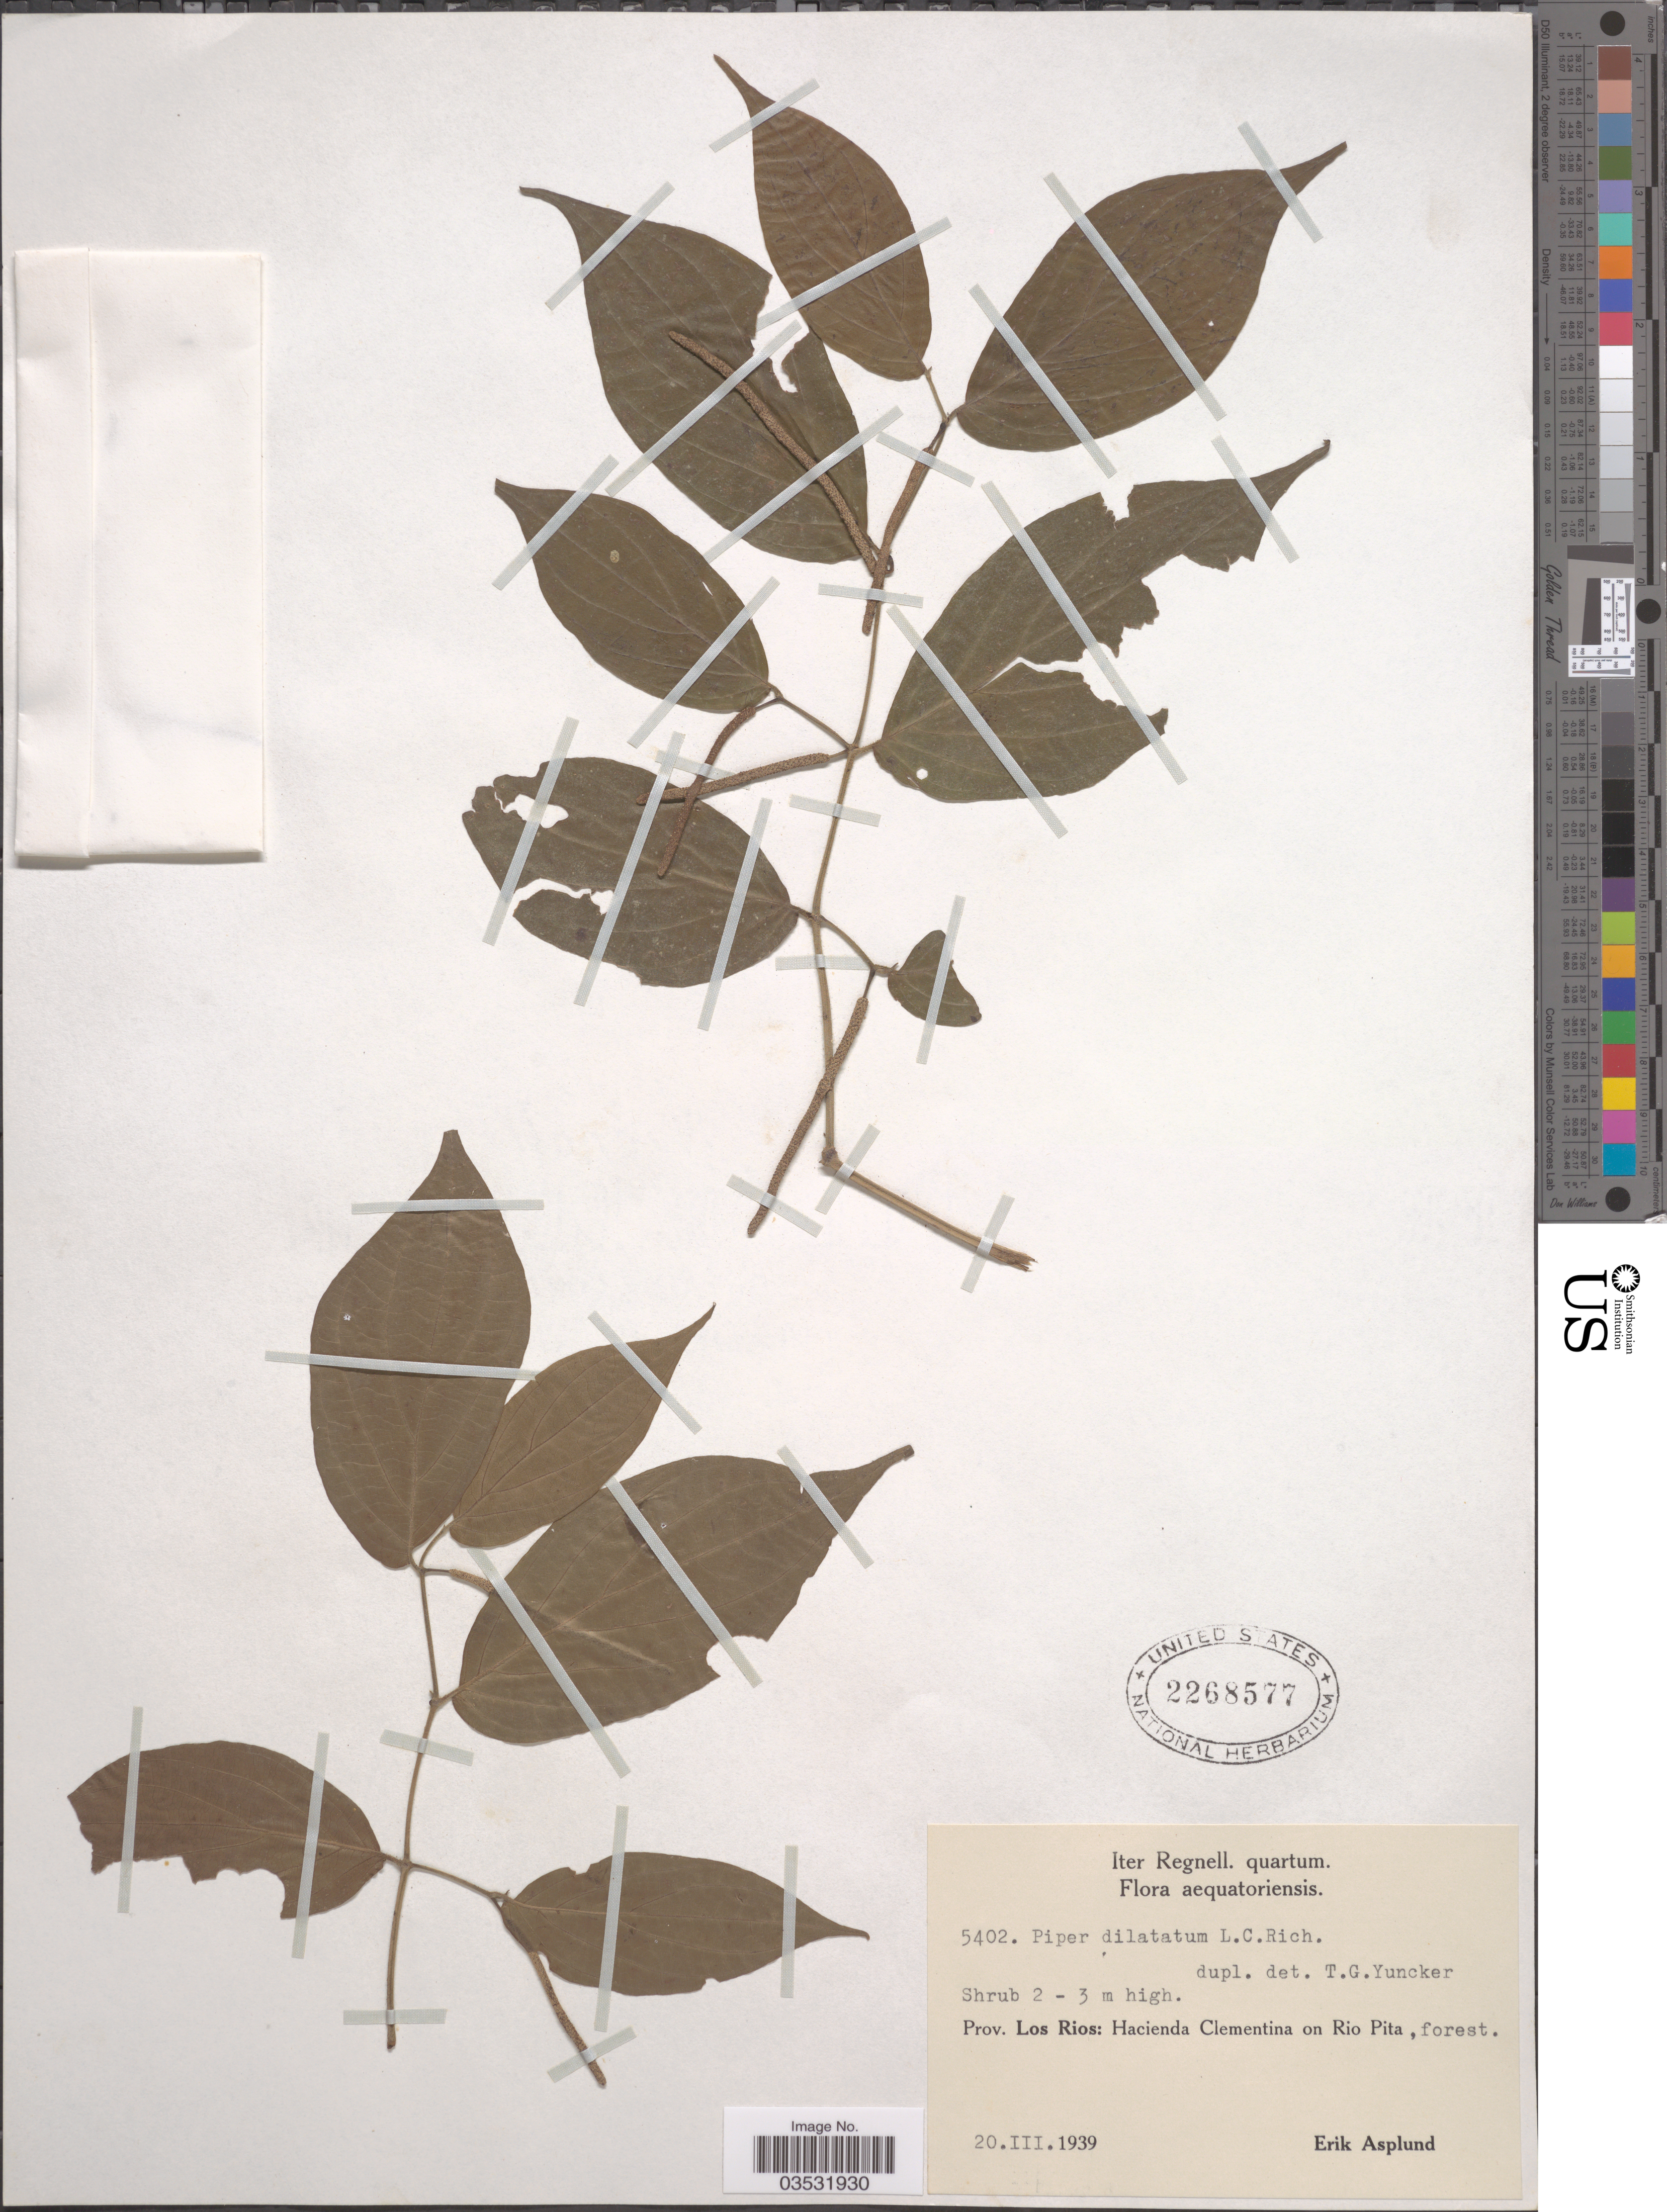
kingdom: Plantae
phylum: Tracheophyta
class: Magnoliopsida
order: Piperales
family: Piperaceae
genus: Piper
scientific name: Piper dilatatum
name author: Rich.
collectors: E. Asplund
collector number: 5402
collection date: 1939-03-20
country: Ecuador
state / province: Los Ríos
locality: Hacienda Clementina on Rio Pita, forest.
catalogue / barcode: US 2268577